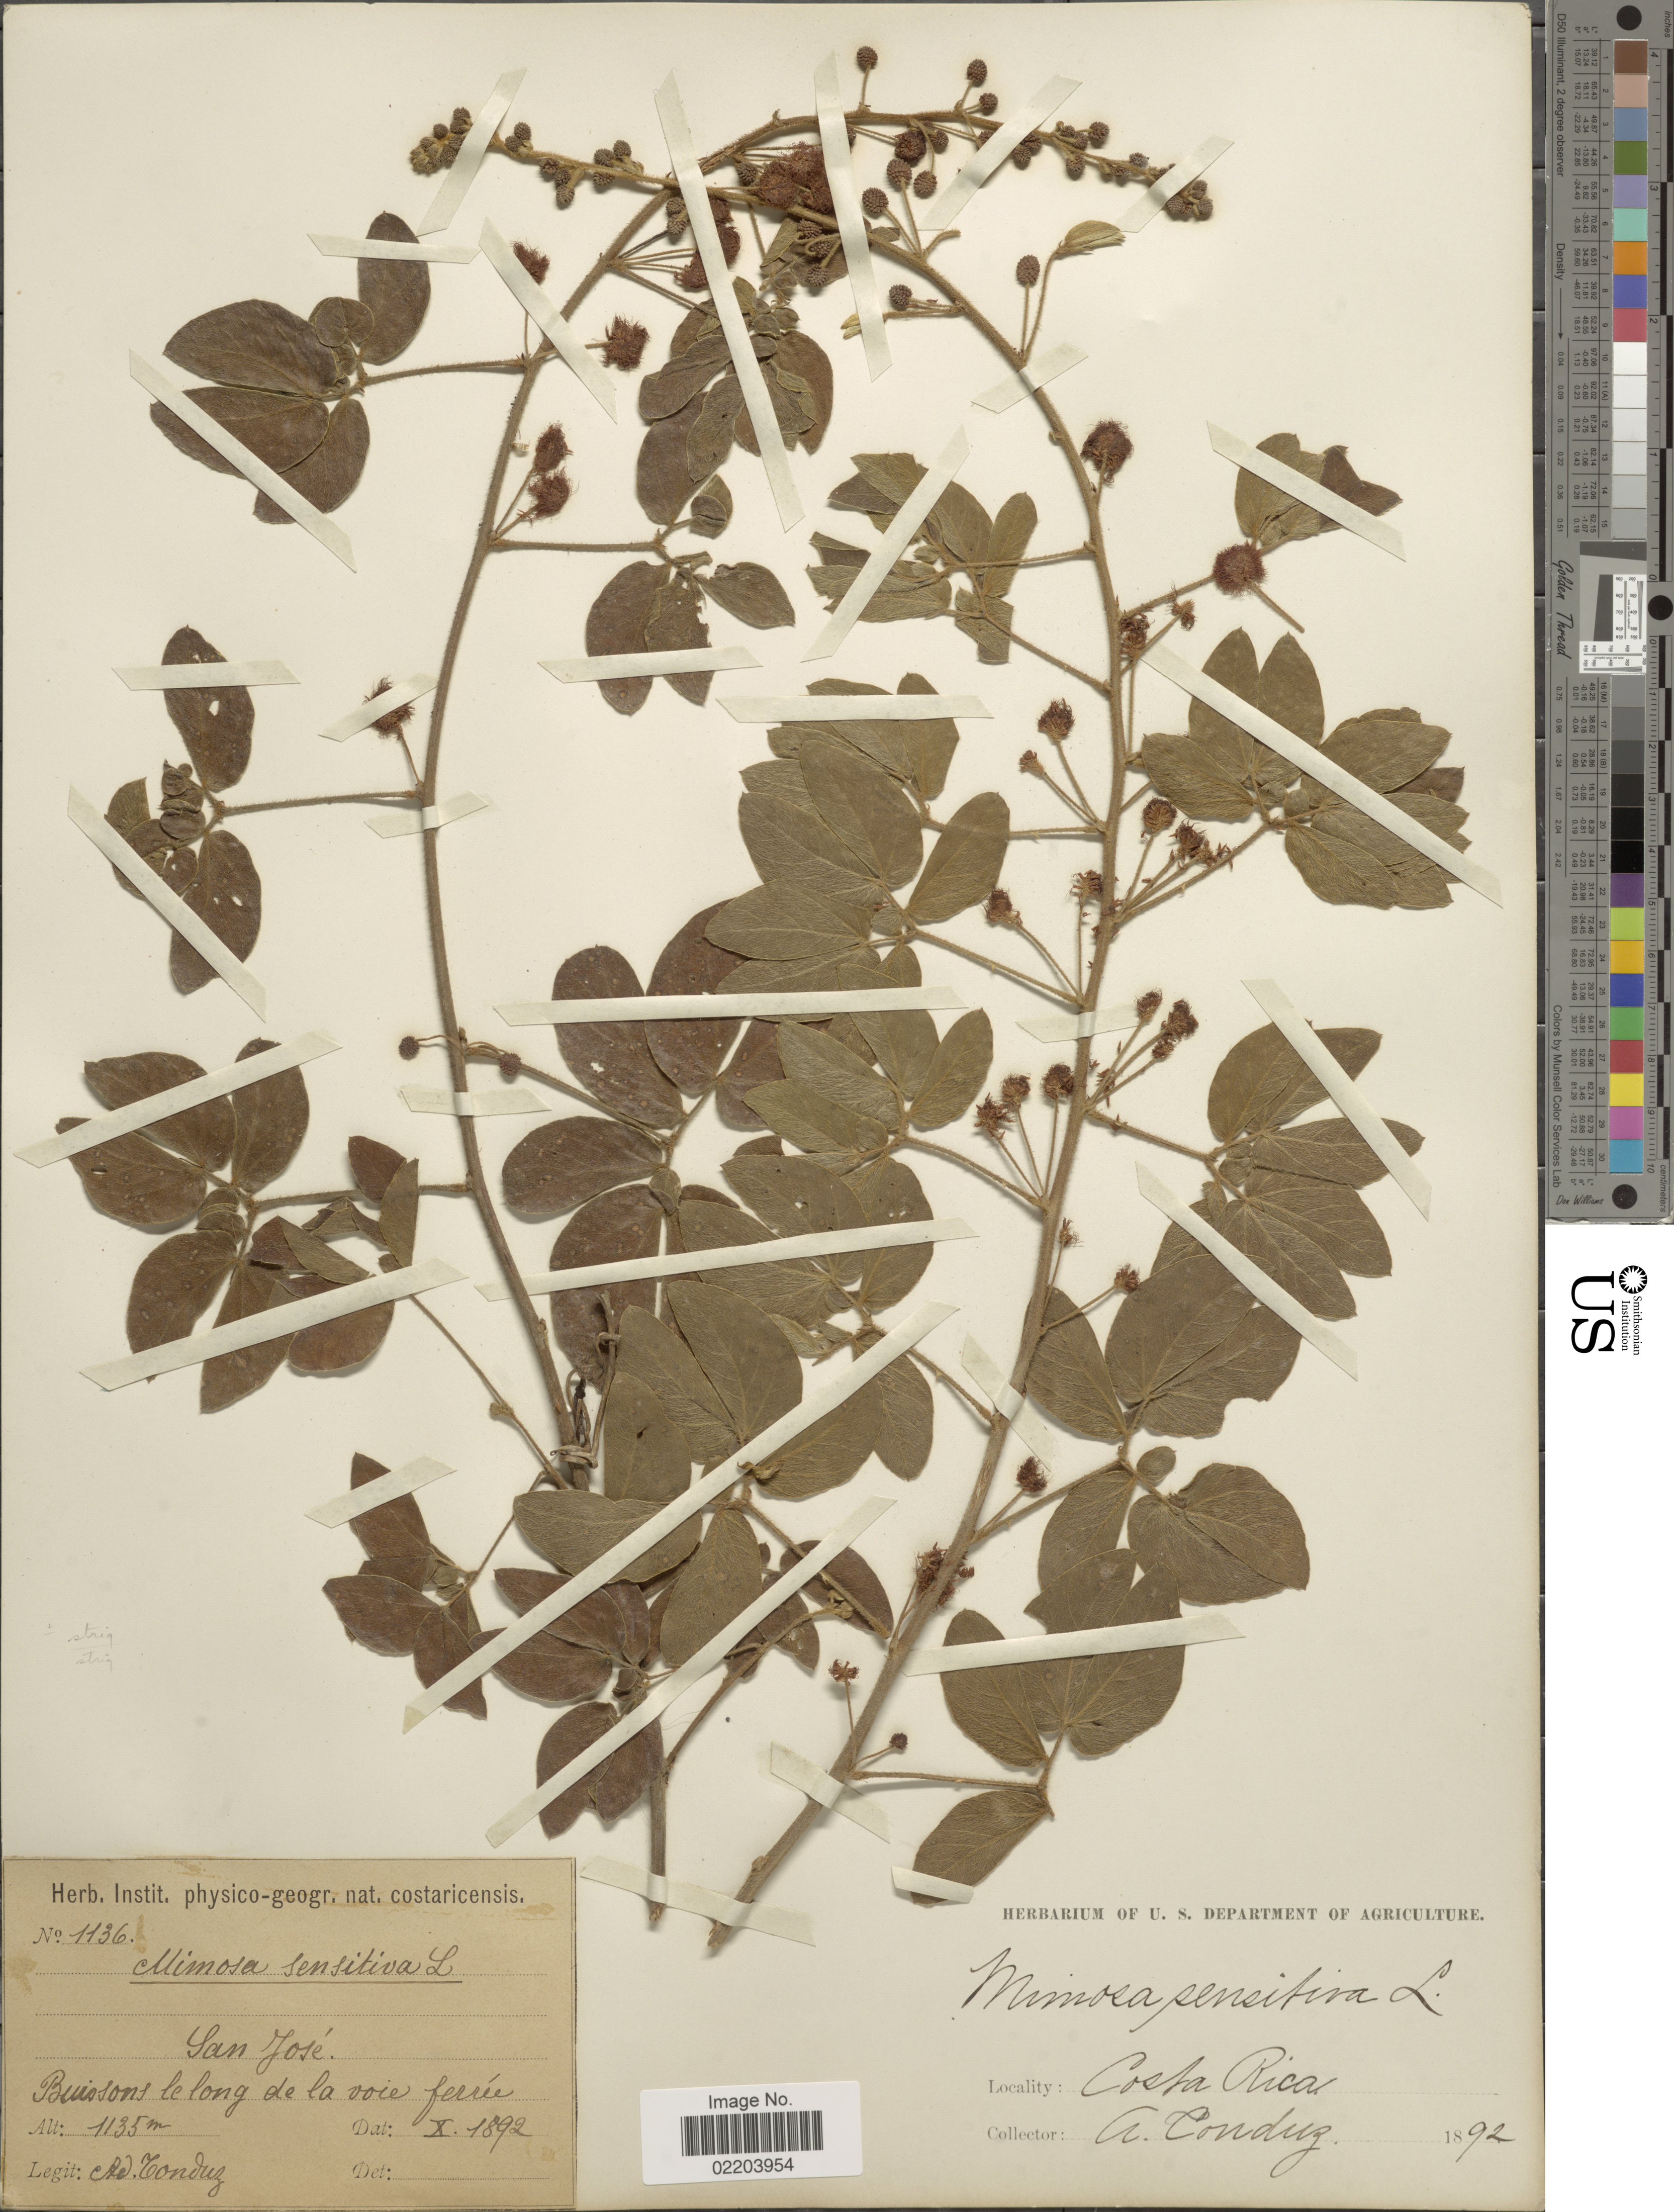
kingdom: Plantae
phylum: Tracheophyta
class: Magnoliopsida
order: Fabales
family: Fabaceae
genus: Mimosa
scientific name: Mimosa albida var. strigosa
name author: (Willd.) B.L. Rob.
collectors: A. Tonduz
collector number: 1136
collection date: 1892-10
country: Costa Rica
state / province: San José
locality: San José. Buissons le long de la voie ferrée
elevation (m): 1135